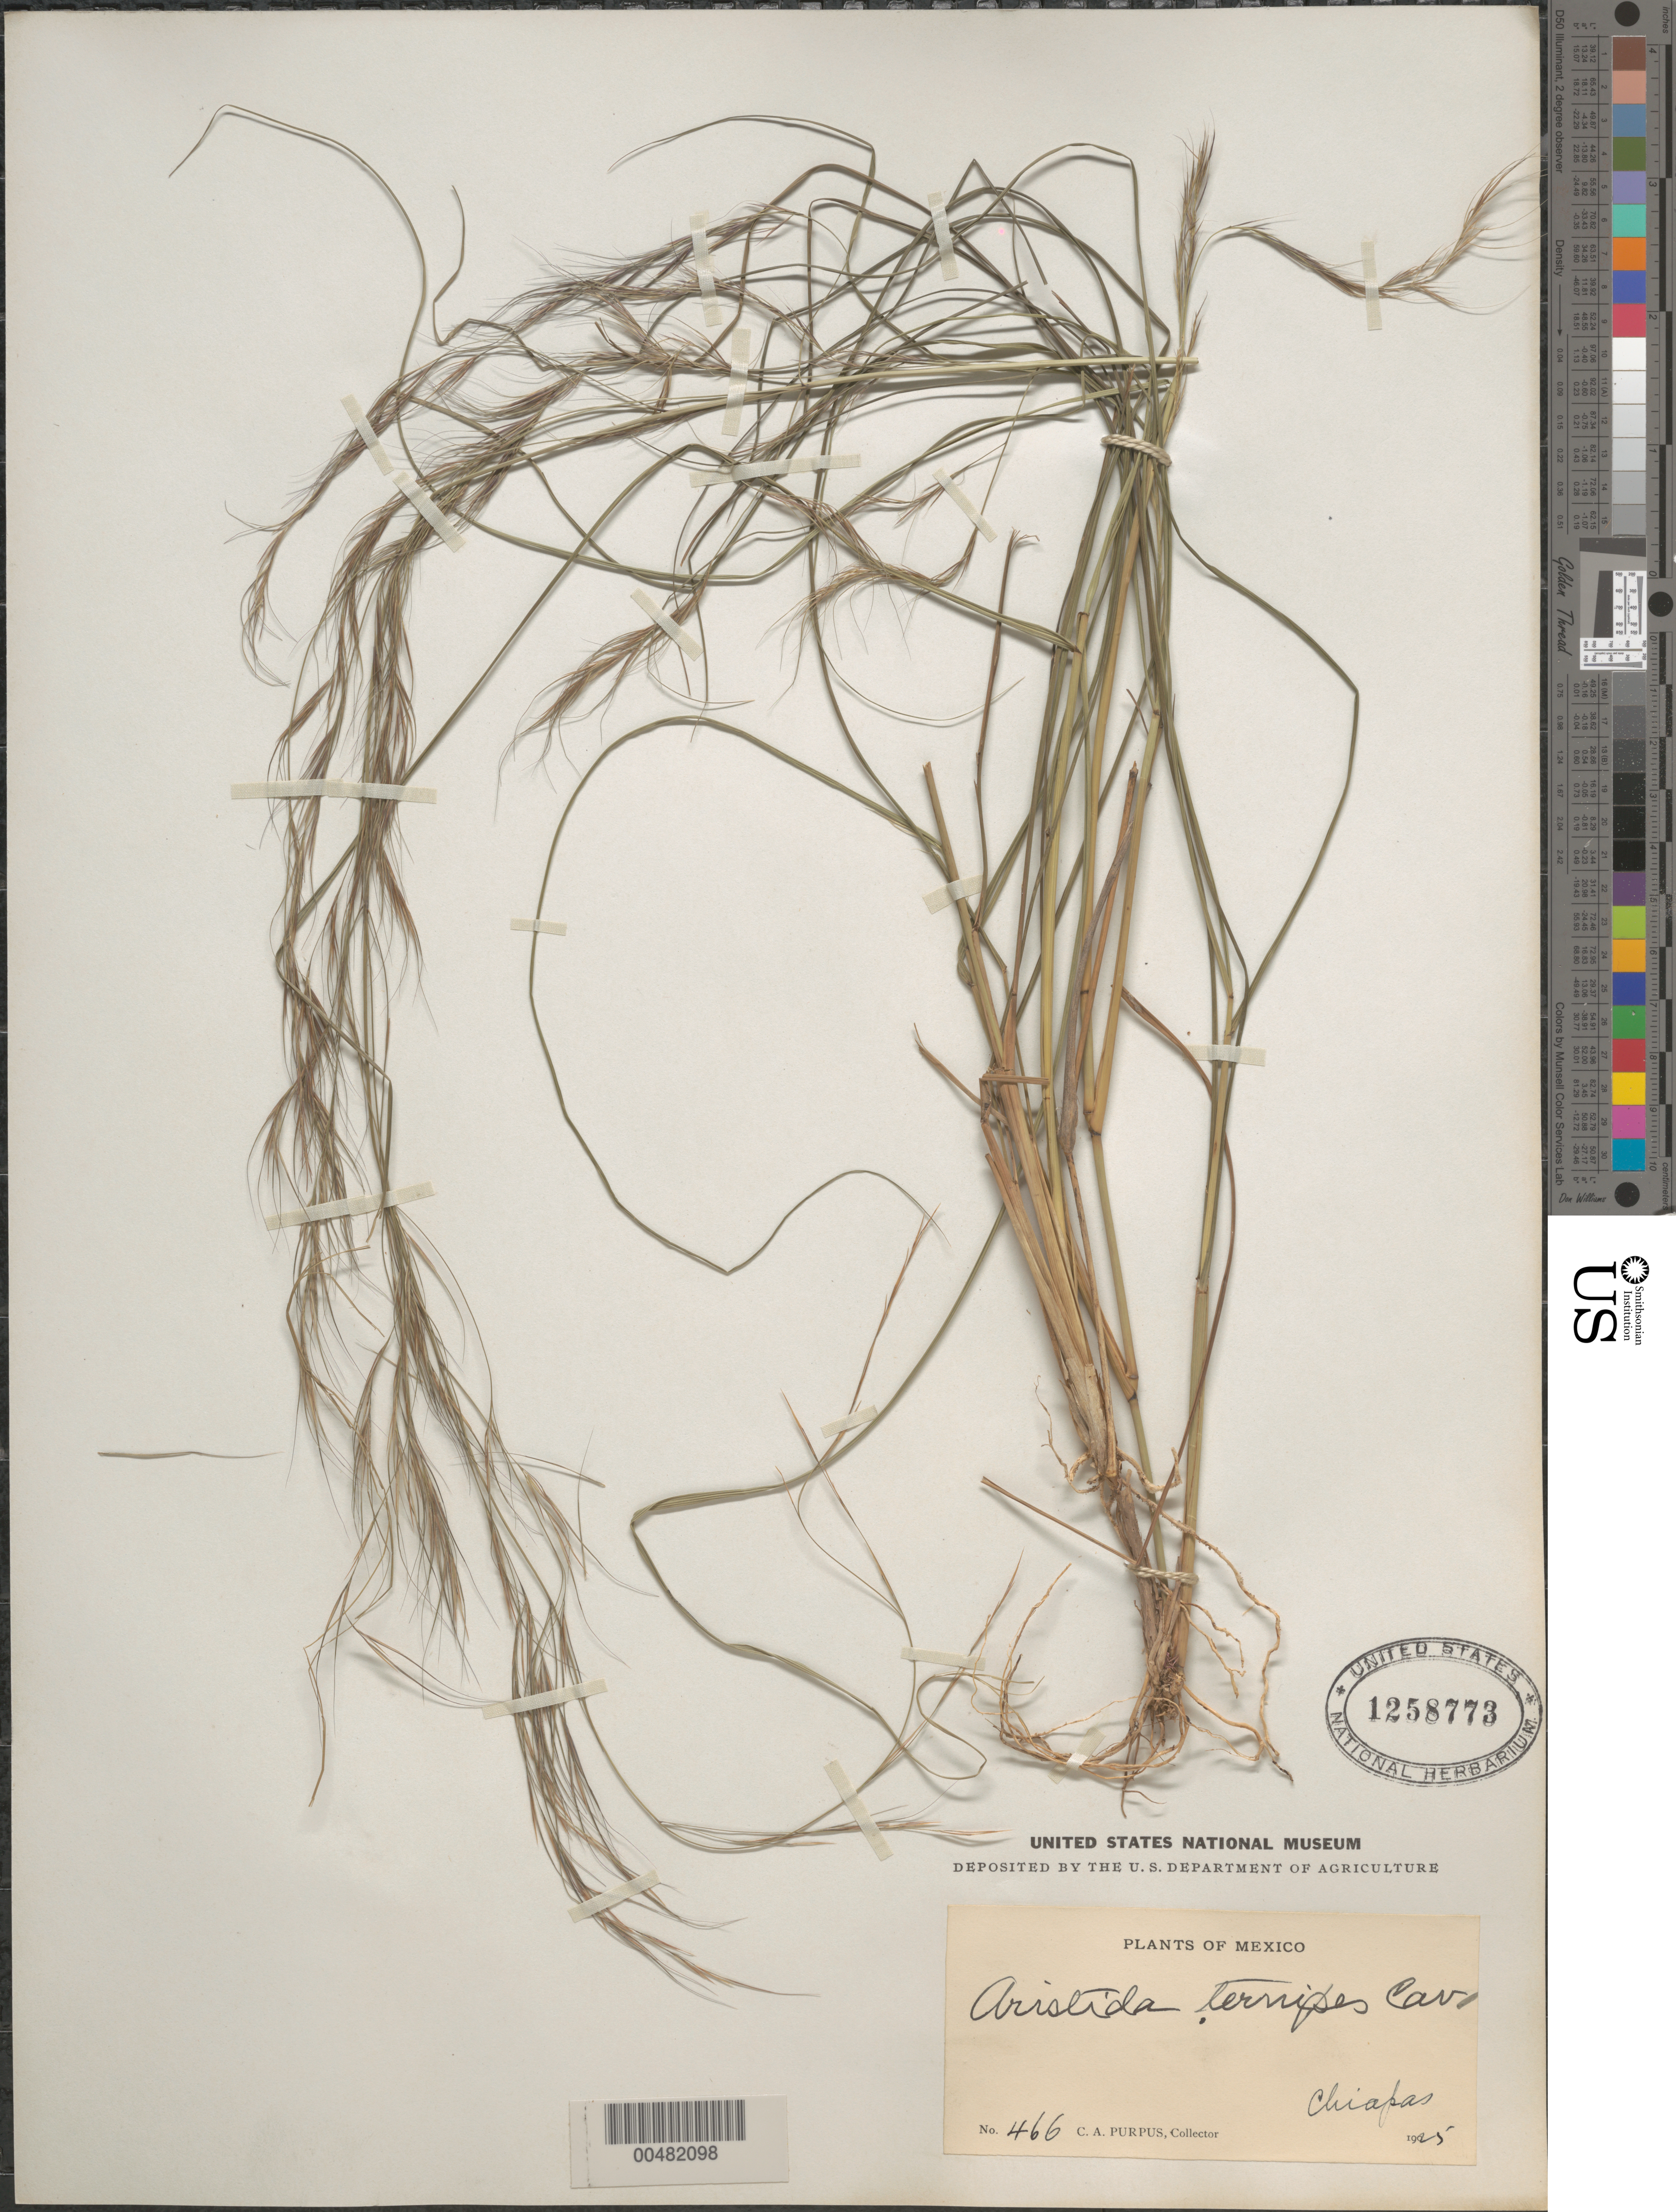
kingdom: Plantae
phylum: Tracheophyta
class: Liliopsida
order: Poales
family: Poaceae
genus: Aristida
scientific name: Aristida ternipes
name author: Cav.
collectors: C. A. Purpus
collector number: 466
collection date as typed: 1925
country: Mexico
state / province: Chiapas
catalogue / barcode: US 1258773